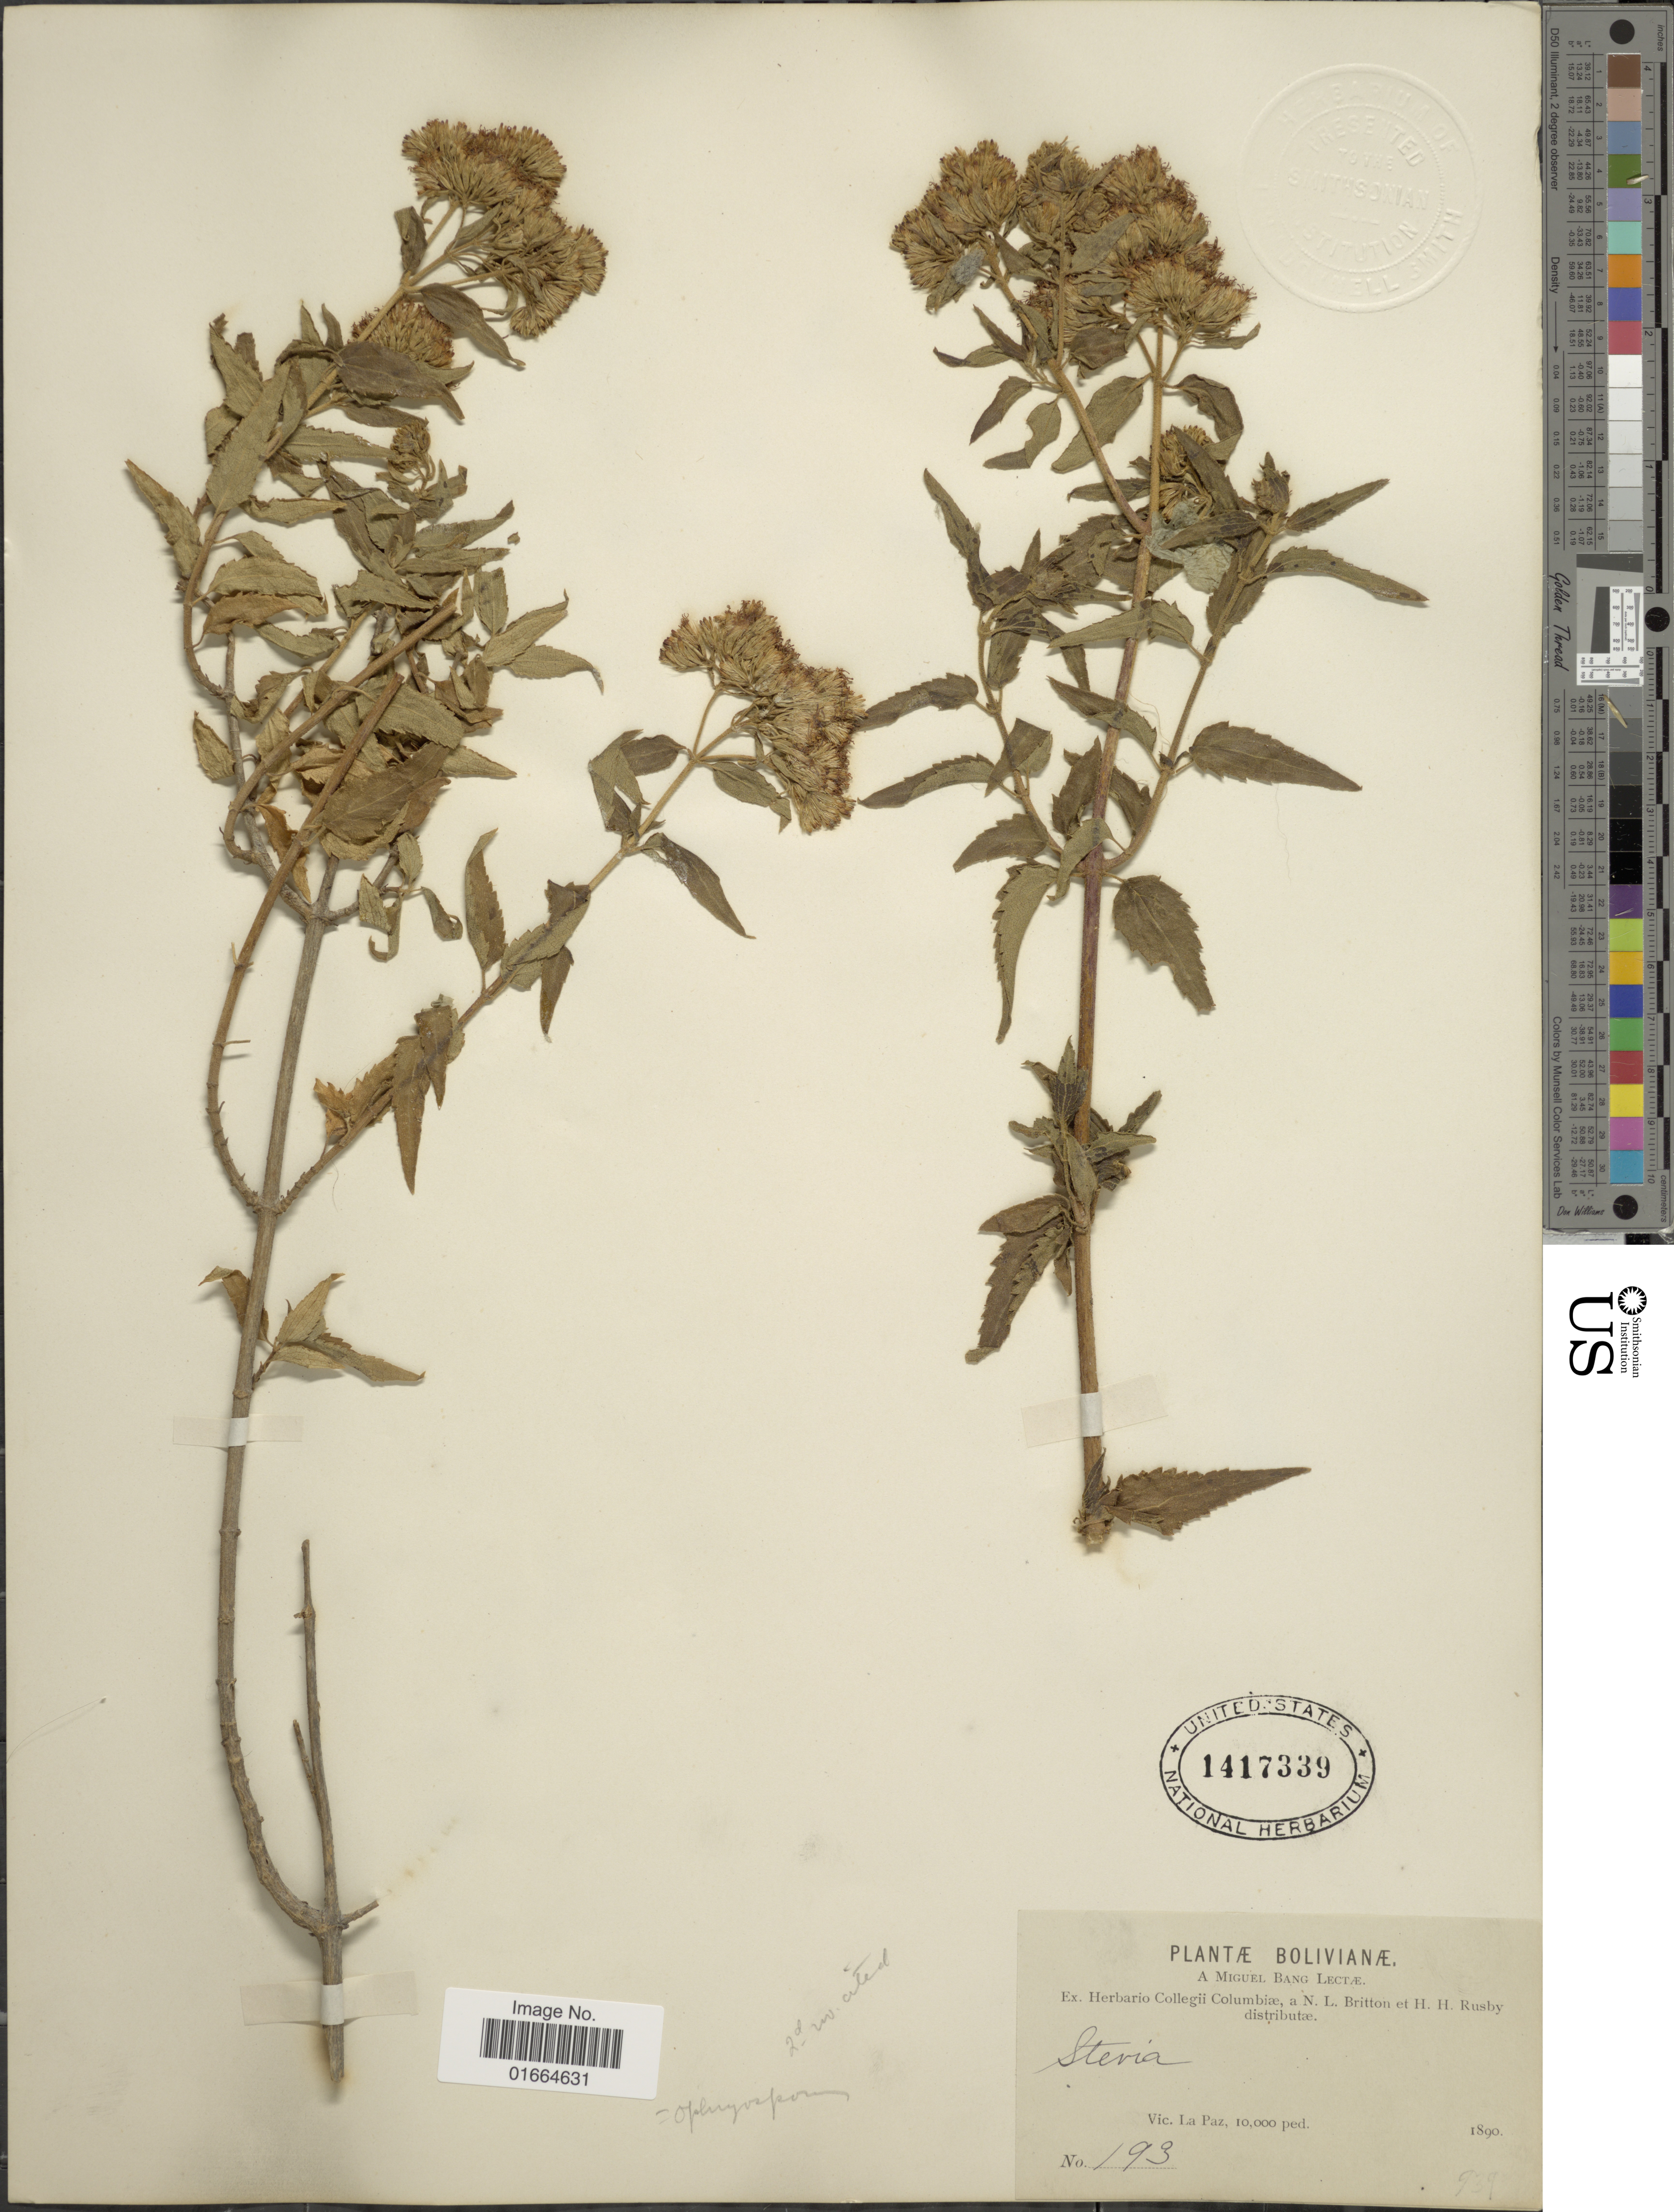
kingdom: Plantae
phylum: Tracheophyta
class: Magnoliopsida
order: Asterales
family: Asteraceae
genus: Ophryosporus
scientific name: Ophryosporus eleutherantherus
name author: (Rusby) B.L. Rob.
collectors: M. Bang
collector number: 193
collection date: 1890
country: Bolivia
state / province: La Paz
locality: Vic. La Paz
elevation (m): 3048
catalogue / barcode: US 1417339